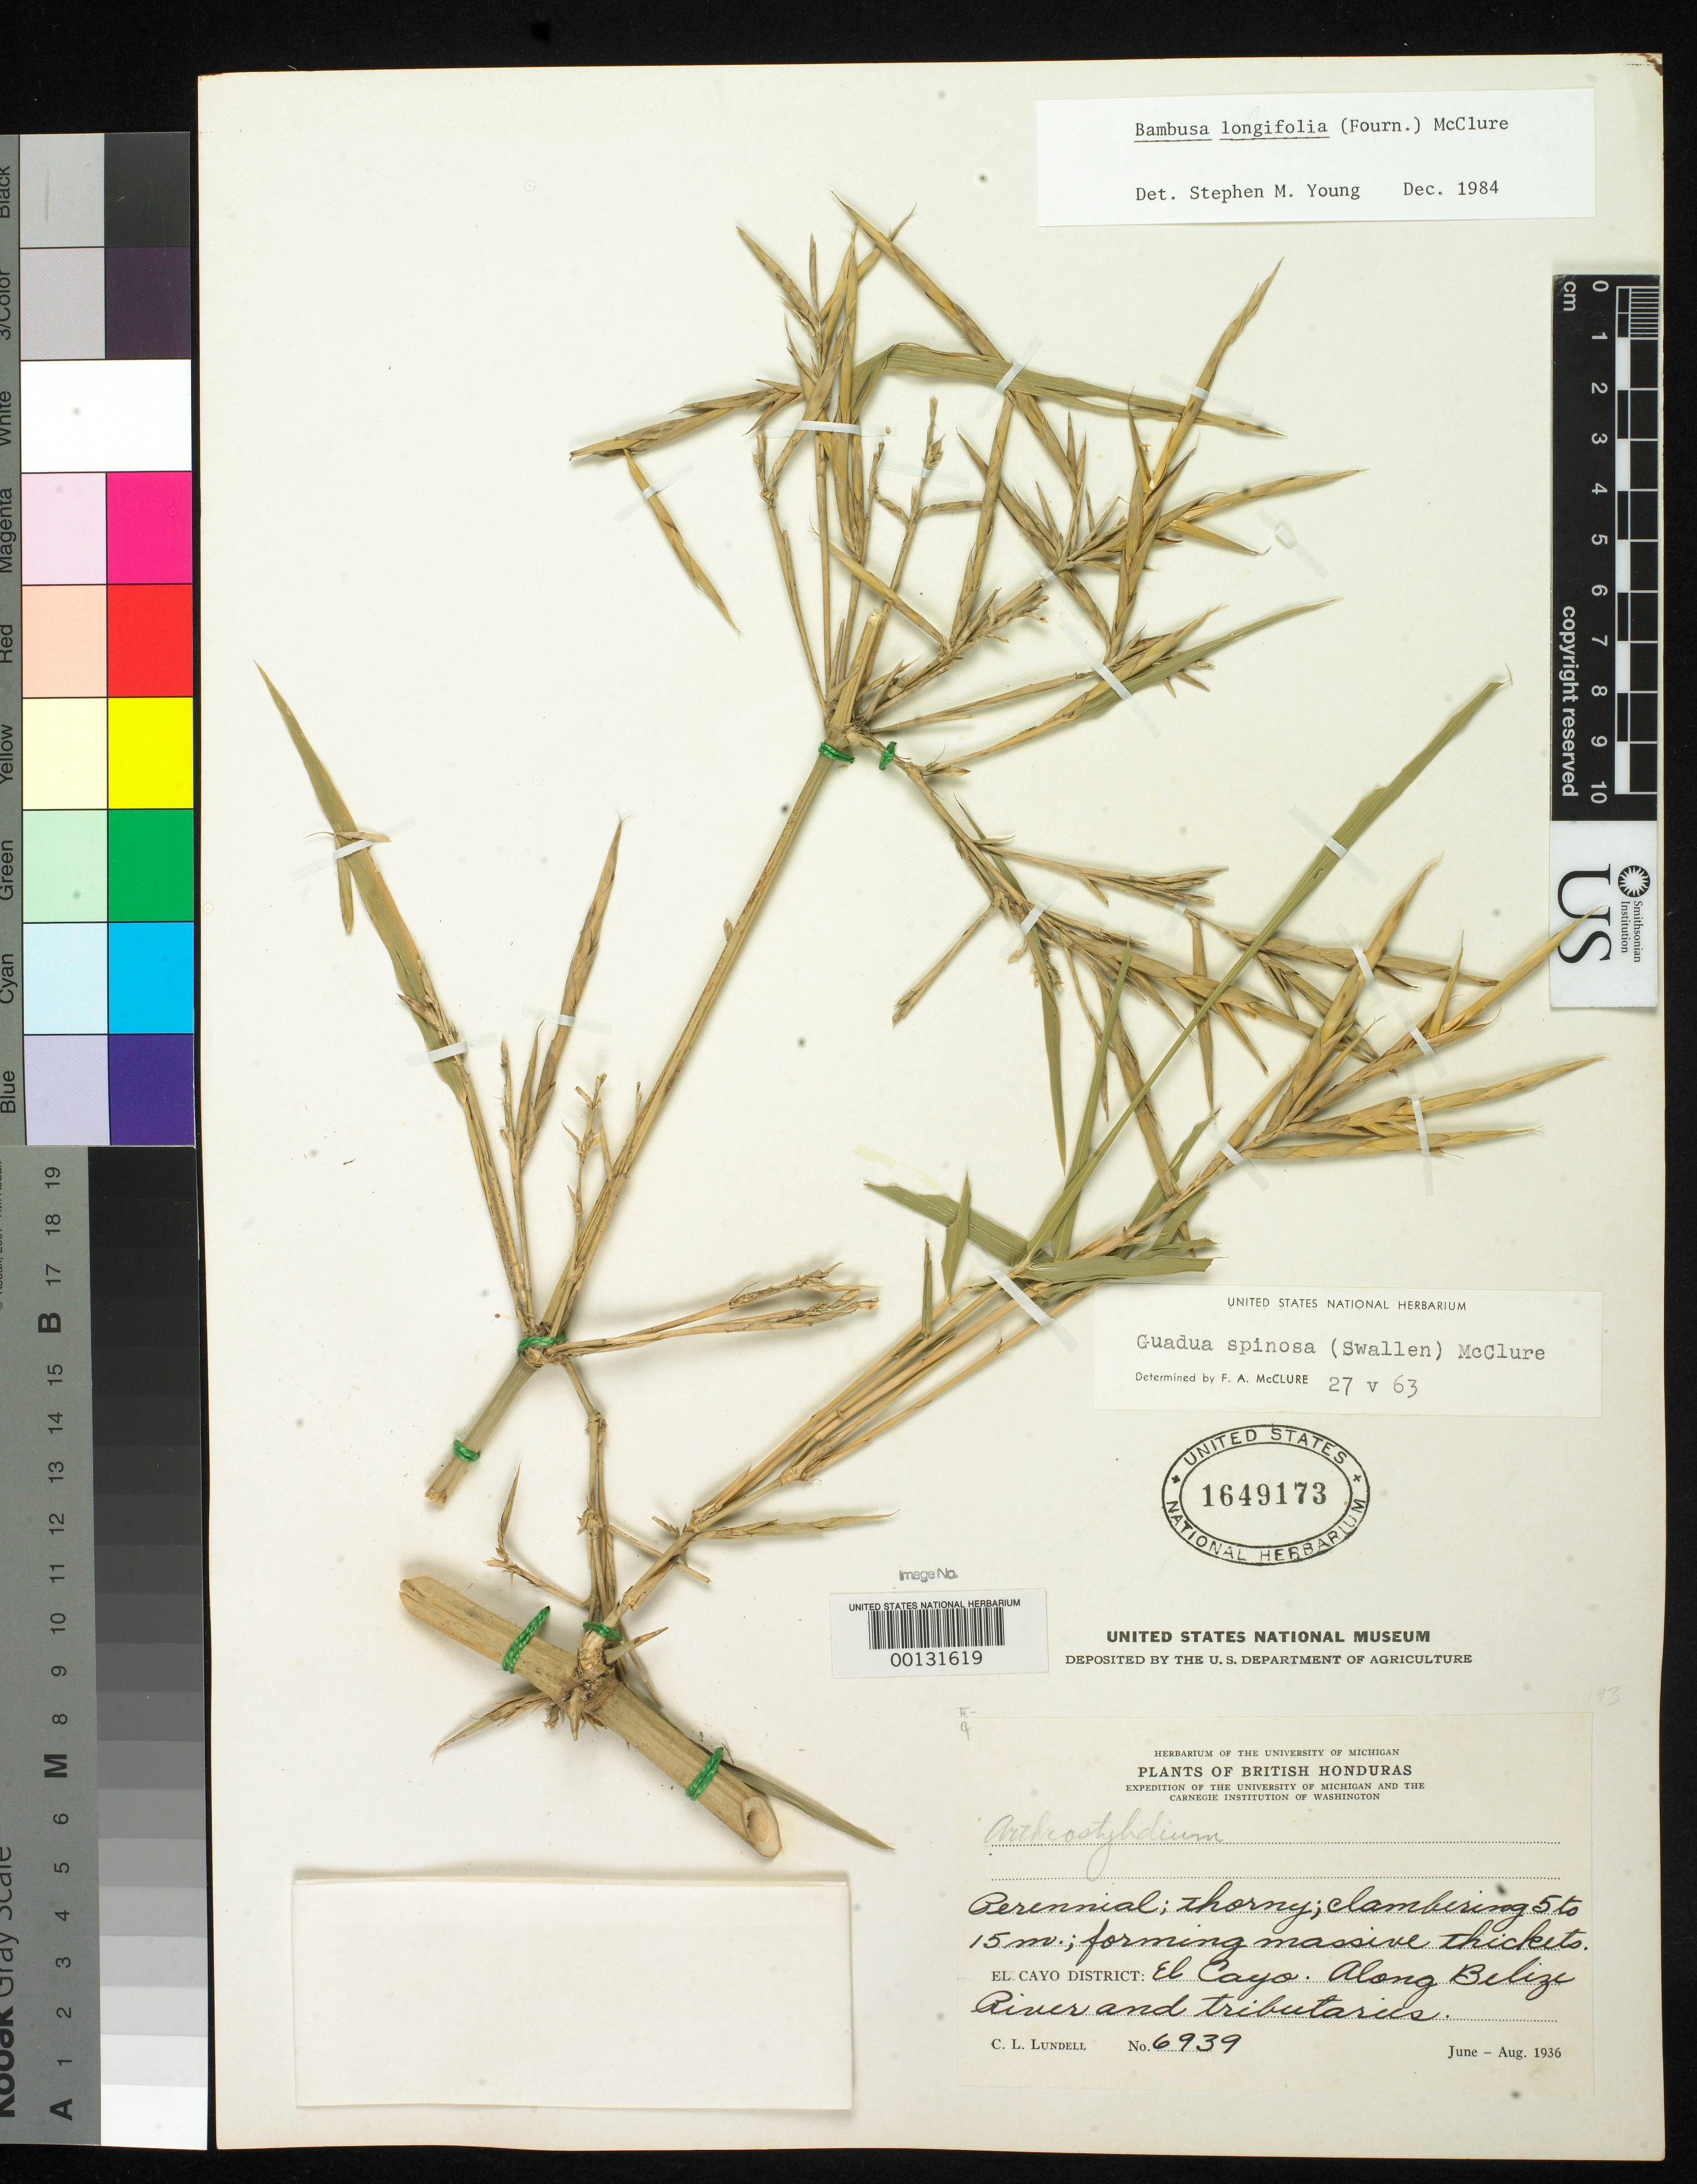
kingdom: Plantae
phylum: Tracheophyta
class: Liliopsida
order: Poales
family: Poaceae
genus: Arthrostylidium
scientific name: Arthrostylidium spinosum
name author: Swallen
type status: Isotype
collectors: C. L. Lundell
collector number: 6939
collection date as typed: Jun 1936 to -- Aug 1936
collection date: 1936-06/1936-08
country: Belize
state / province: Cayo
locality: El Cayo, along Belize River & tributaries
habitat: River and tributaries.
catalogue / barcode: US 1649173